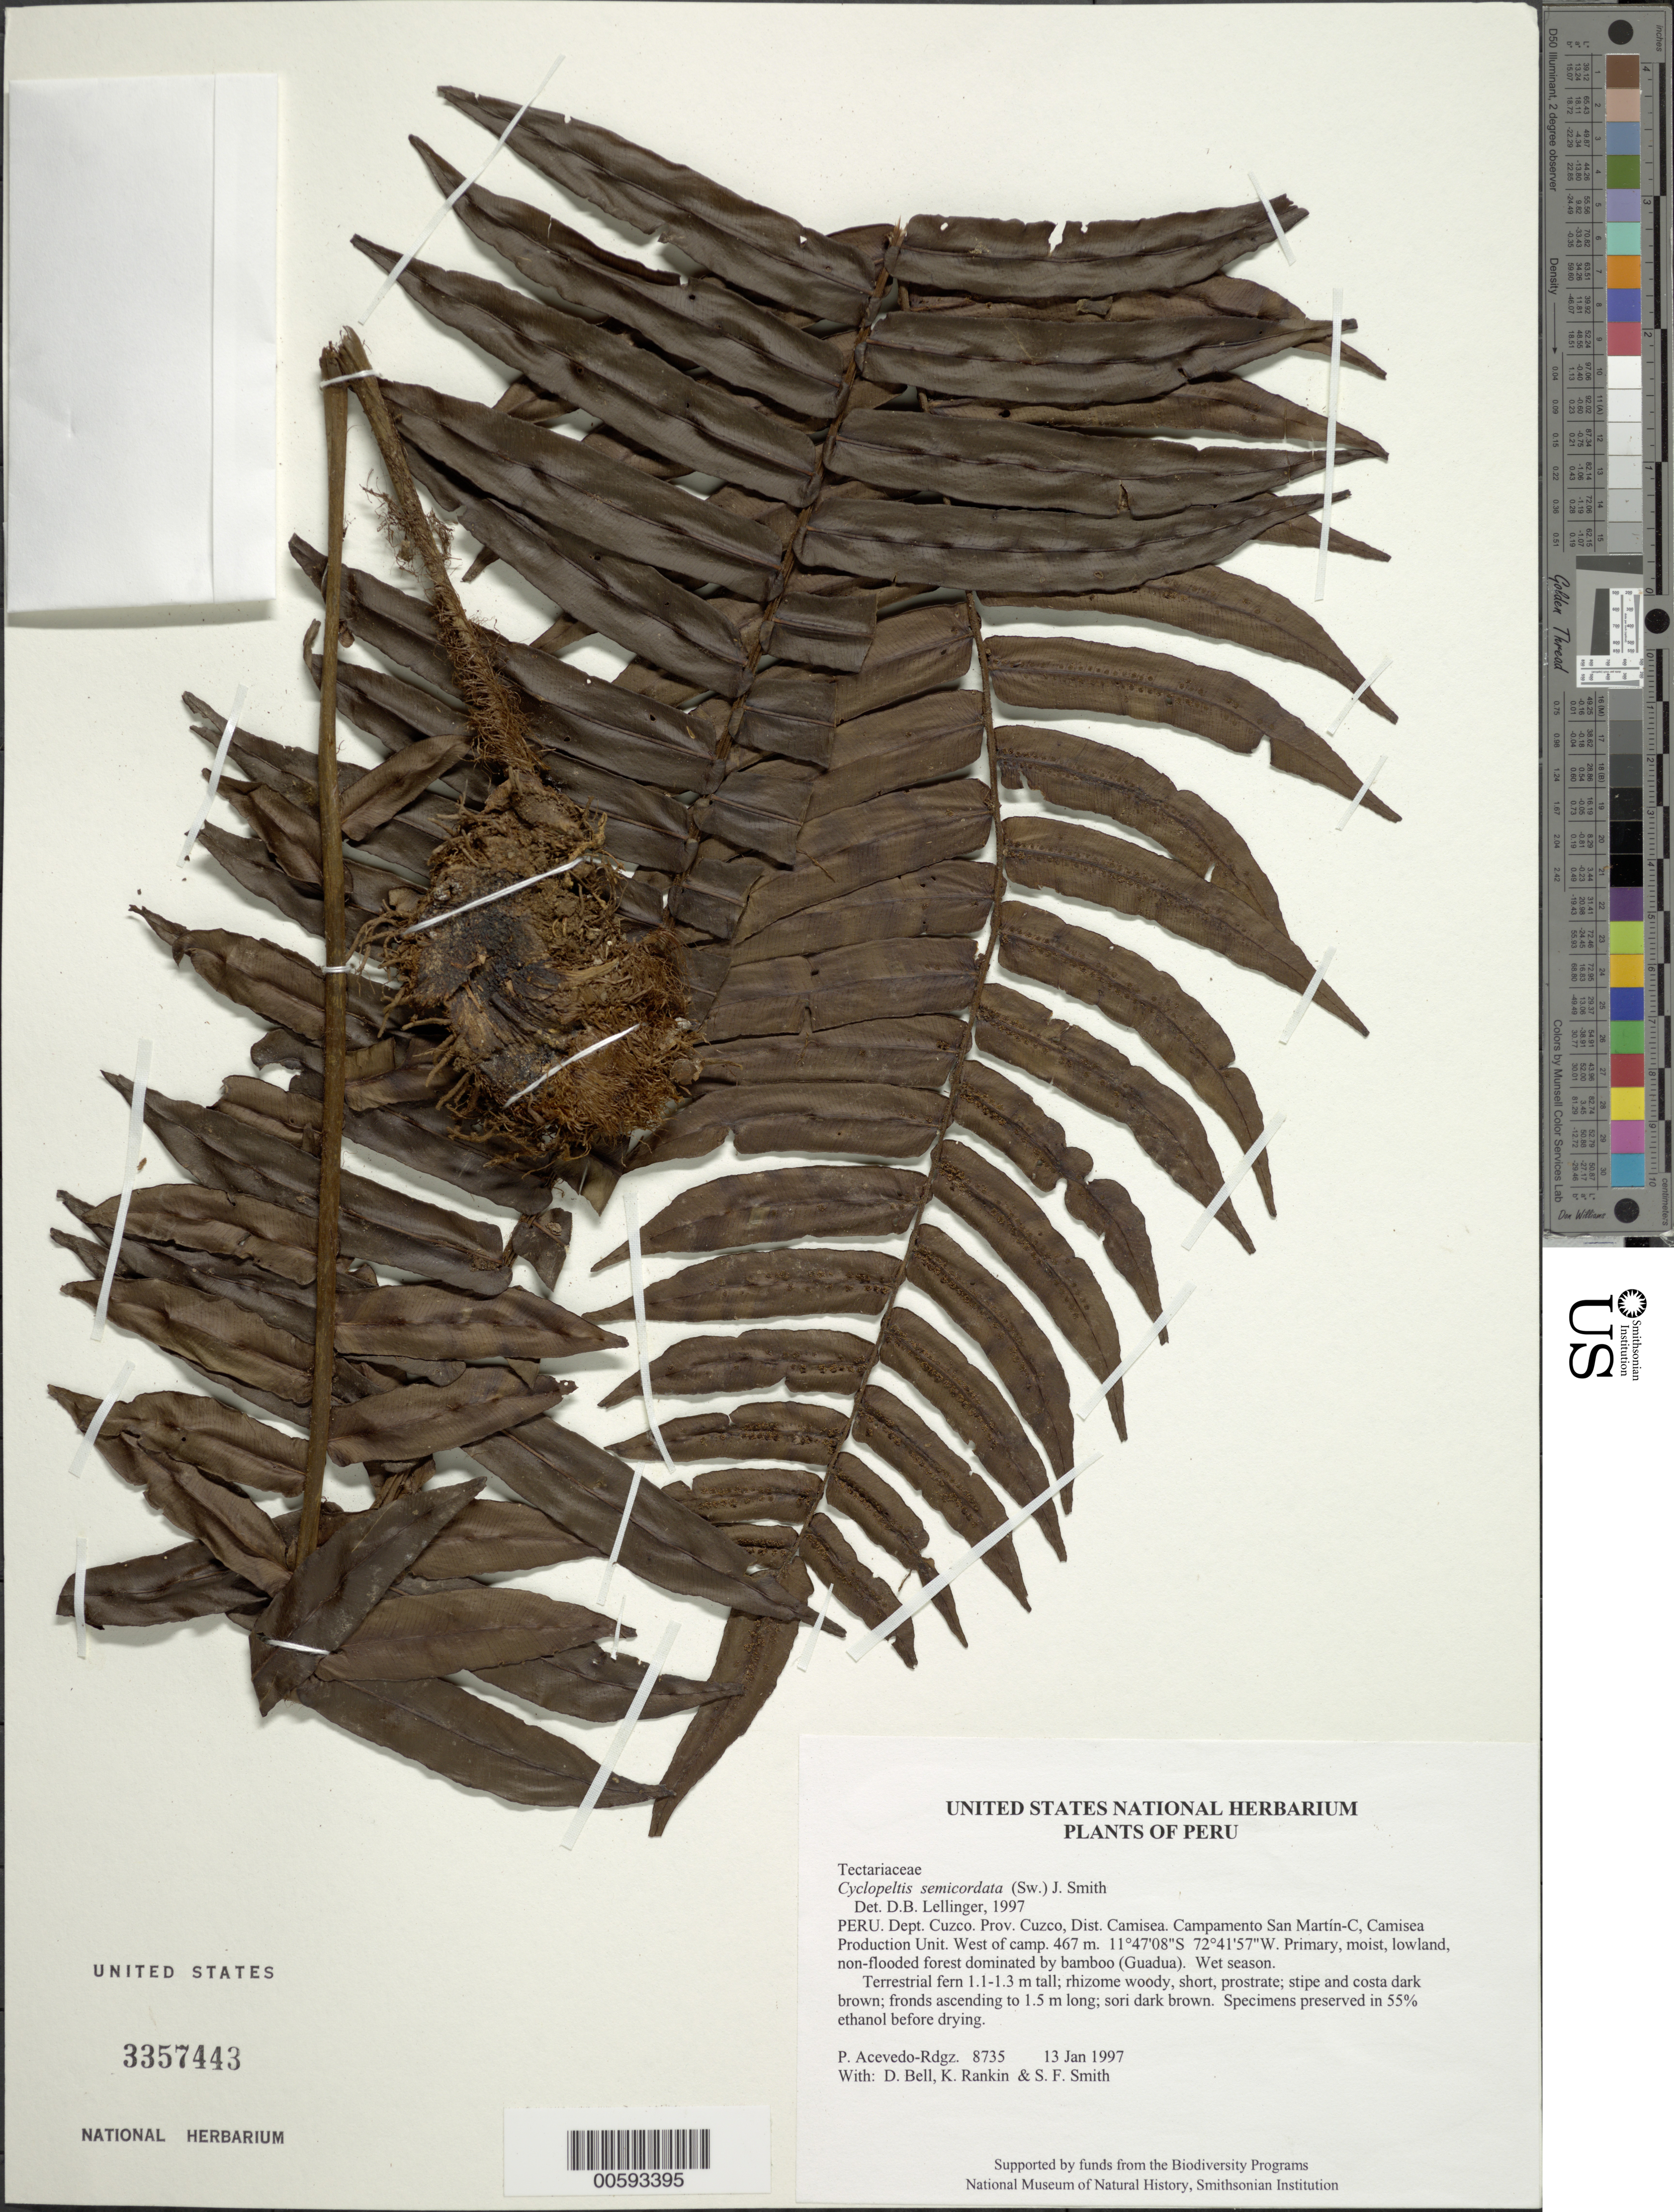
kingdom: Plantae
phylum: Tracheophyta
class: Polypodiopsida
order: Polypodiales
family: Lomariopsidaceae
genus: Cyclopeltis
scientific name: Cyclopeltis semicordata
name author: (Sw.) J. Sm.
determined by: Lellinger, David B., (BOT), Smithsonian Institution - National Museum of Natural History (UNITED STATES)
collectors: P. Acevedo-Rodr., D. A. Bell, K. B. Rankin & S.F. Smith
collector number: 8735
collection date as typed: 13 Jan 1997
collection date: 1997-01-13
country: Peru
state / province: Cusco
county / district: Cusco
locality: Districto Camisea, Campamento San Martín-C, Camisea Production Unit. West of camp.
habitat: Primary, moist, lowland, non-flooded forest dominated by bamboo (Guadua). Wet season.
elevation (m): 467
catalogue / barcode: US 3357443